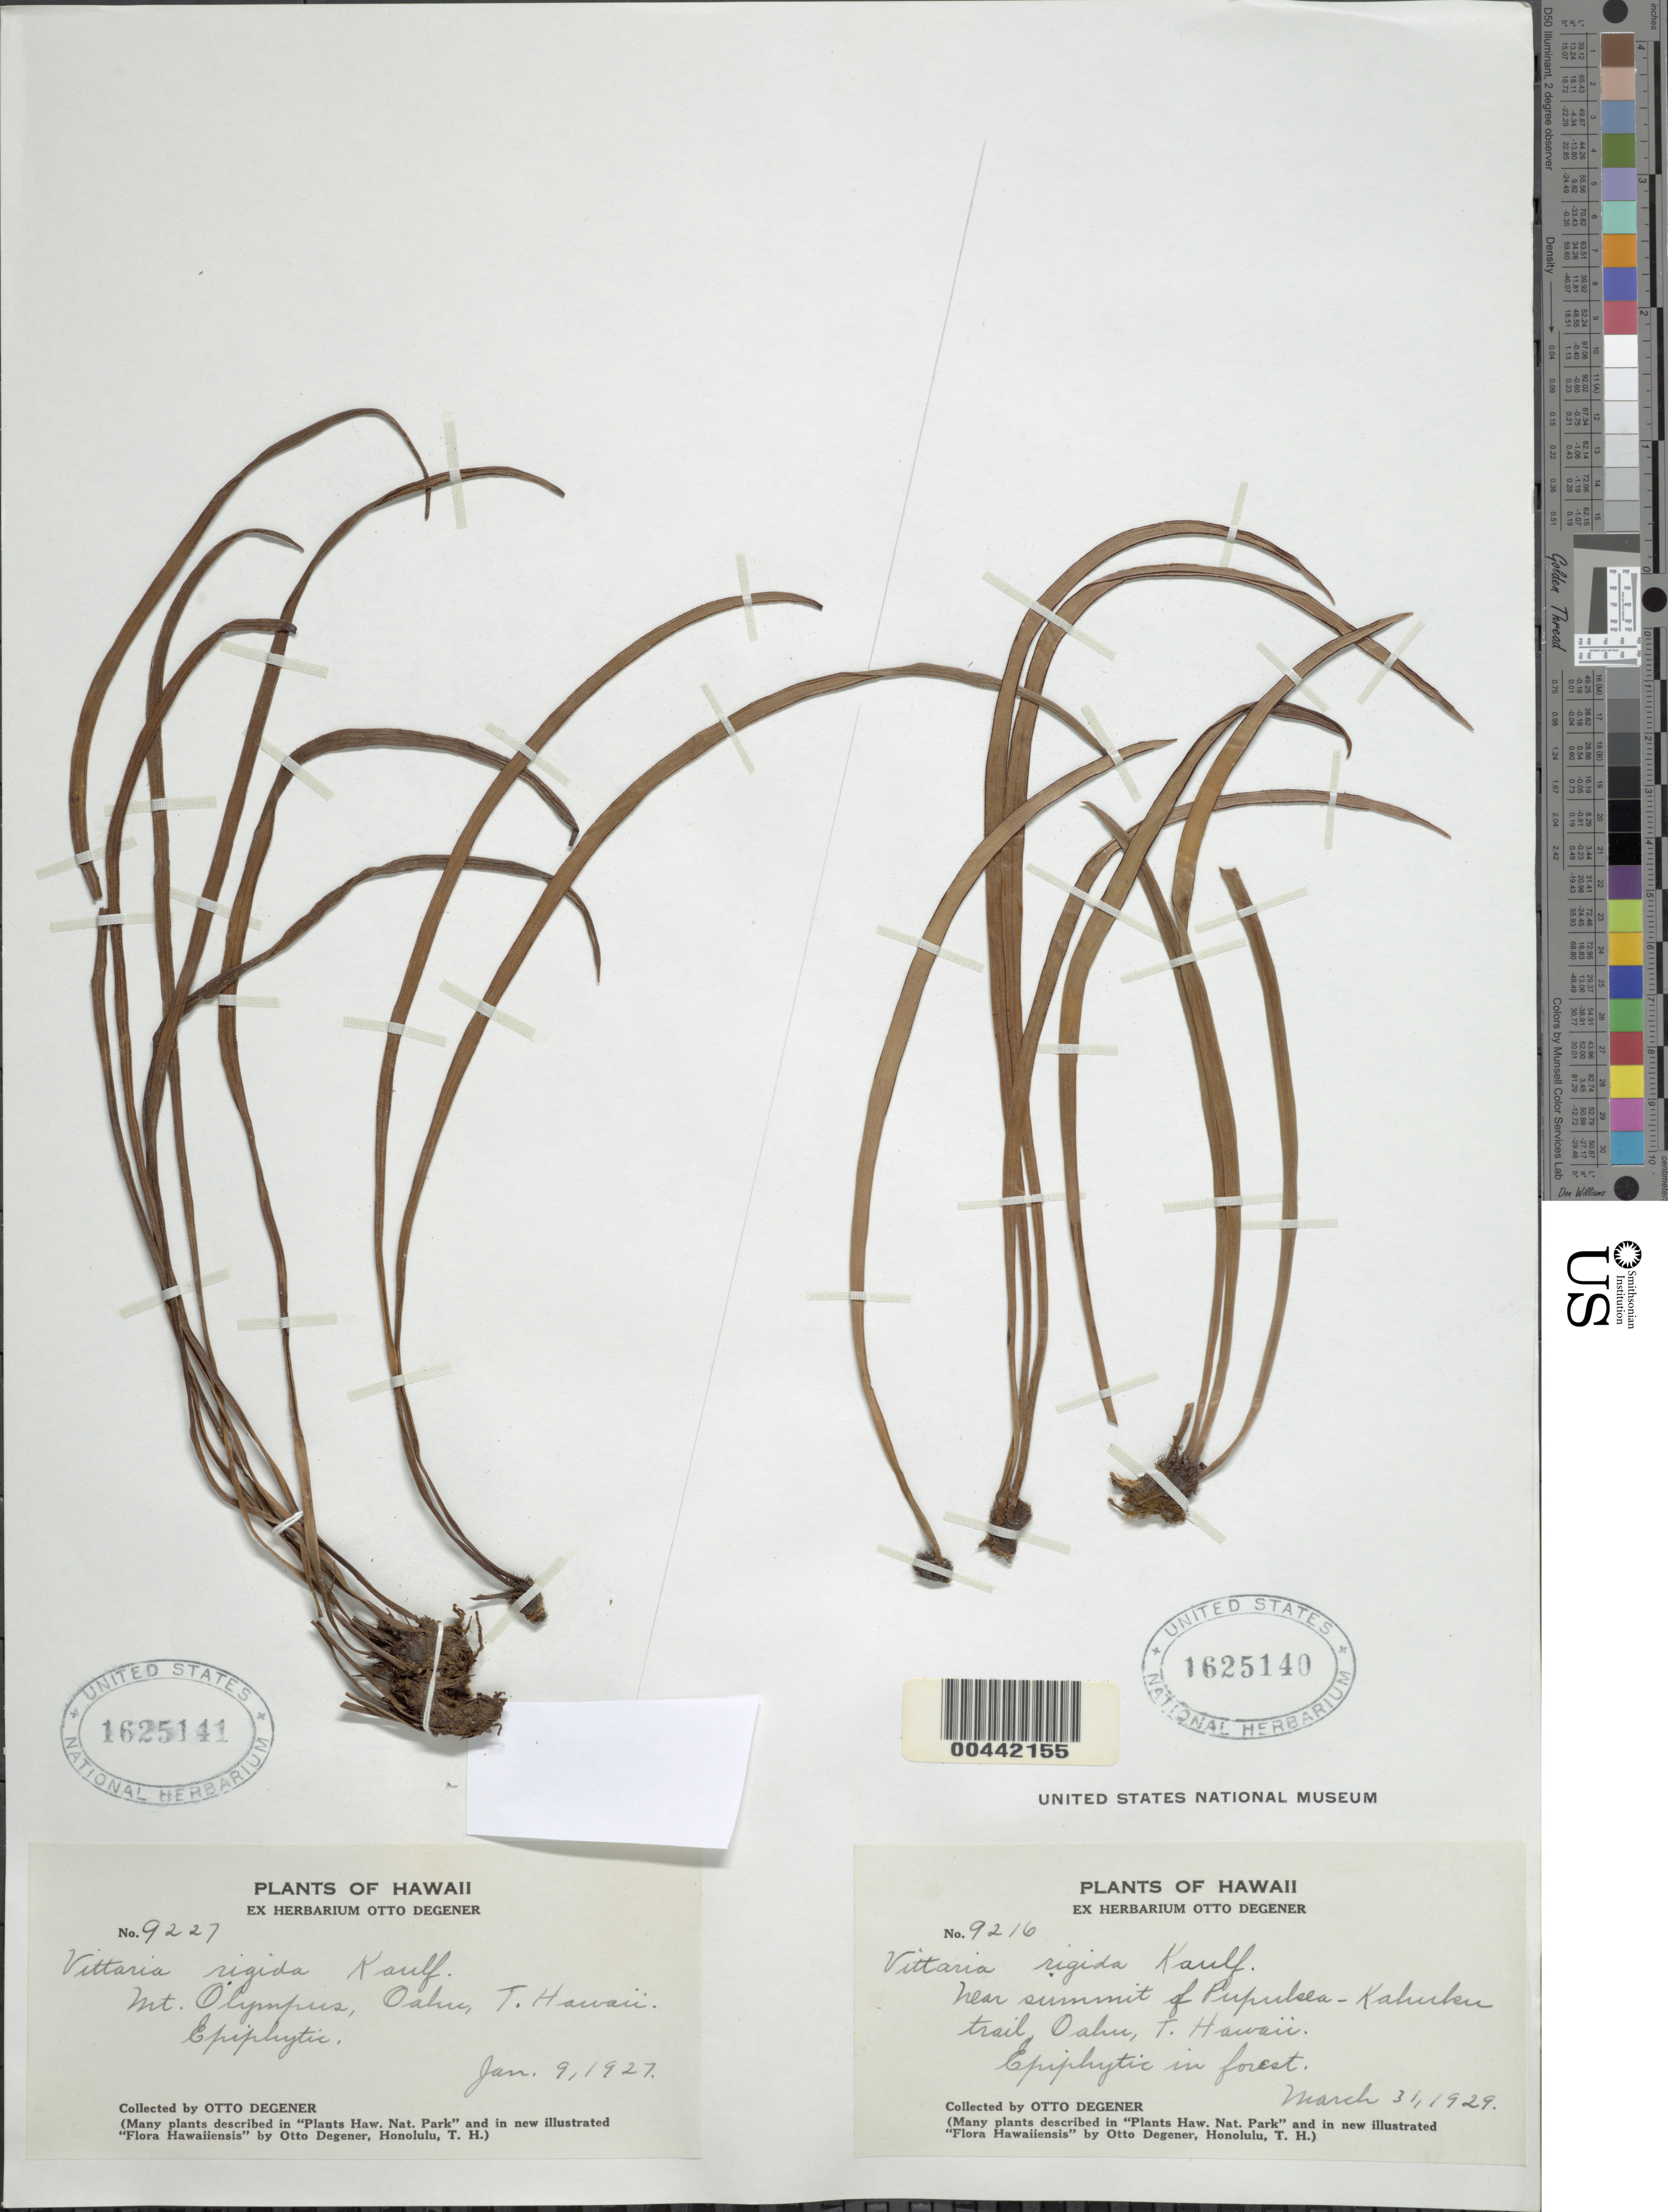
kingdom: Plantae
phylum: Tracheophyta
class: Polypodiopsida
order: Polypodiales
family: Pteridaceae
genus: Haplopteris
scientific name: Haplopteris elongata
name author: (Sw.) Crane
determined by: Wagner, W. L., (BOT), Smithsonian Institution - National Museum of Natural History (UNITED STATES)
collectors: O. Degener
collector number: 9216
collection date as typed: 31 Mar 1929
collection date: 1929-03-31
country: United States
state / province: Hawaii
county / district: Honolulu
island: Oahu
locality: Near summit of Pupukea-Kahuku trail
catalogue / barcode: US 1625140